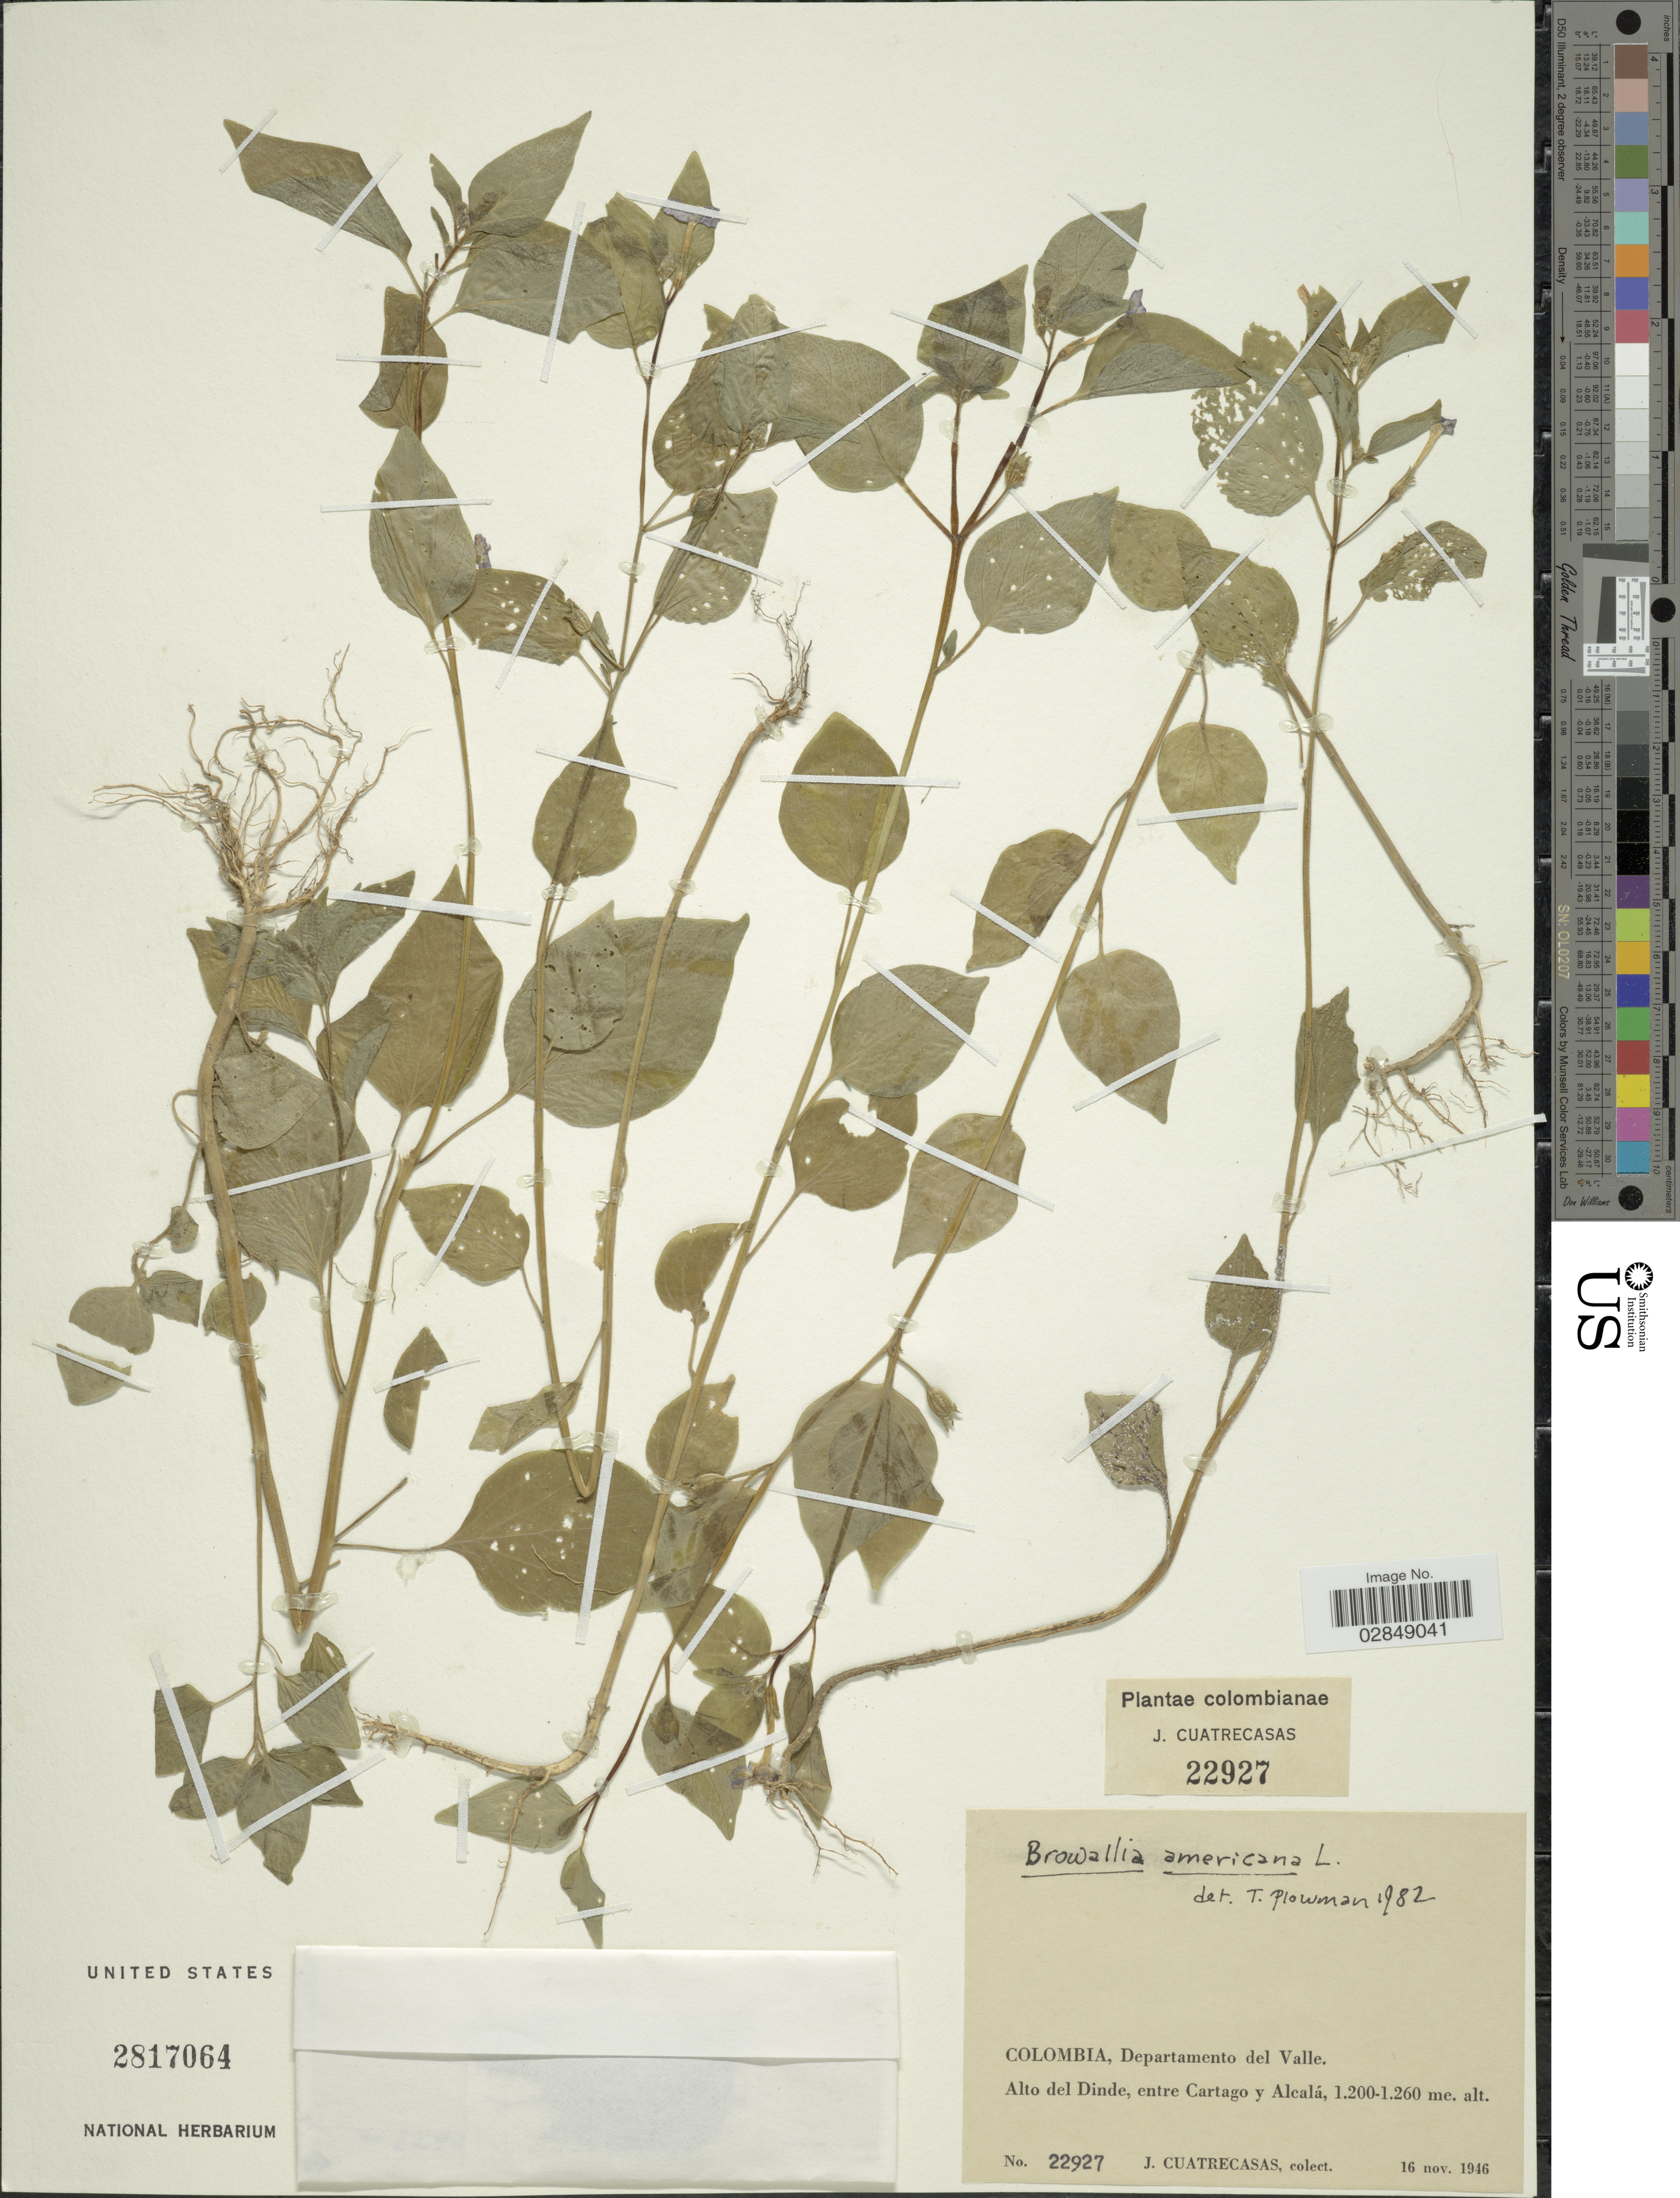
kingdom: Plantae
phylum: Tracheophyta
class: Magnoliopsida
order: Solanales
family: Solanaceae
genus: Browallia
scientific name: Browallia americana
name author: L.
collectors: J. Cuatrecasas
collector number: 22927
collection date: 1946-11-16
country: Colombia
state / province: Valle del Cauca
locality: Departamento del Valle. Alto del Dinde, entre Cartago y Alcalá.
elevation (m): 1200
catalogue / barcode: US 2817064